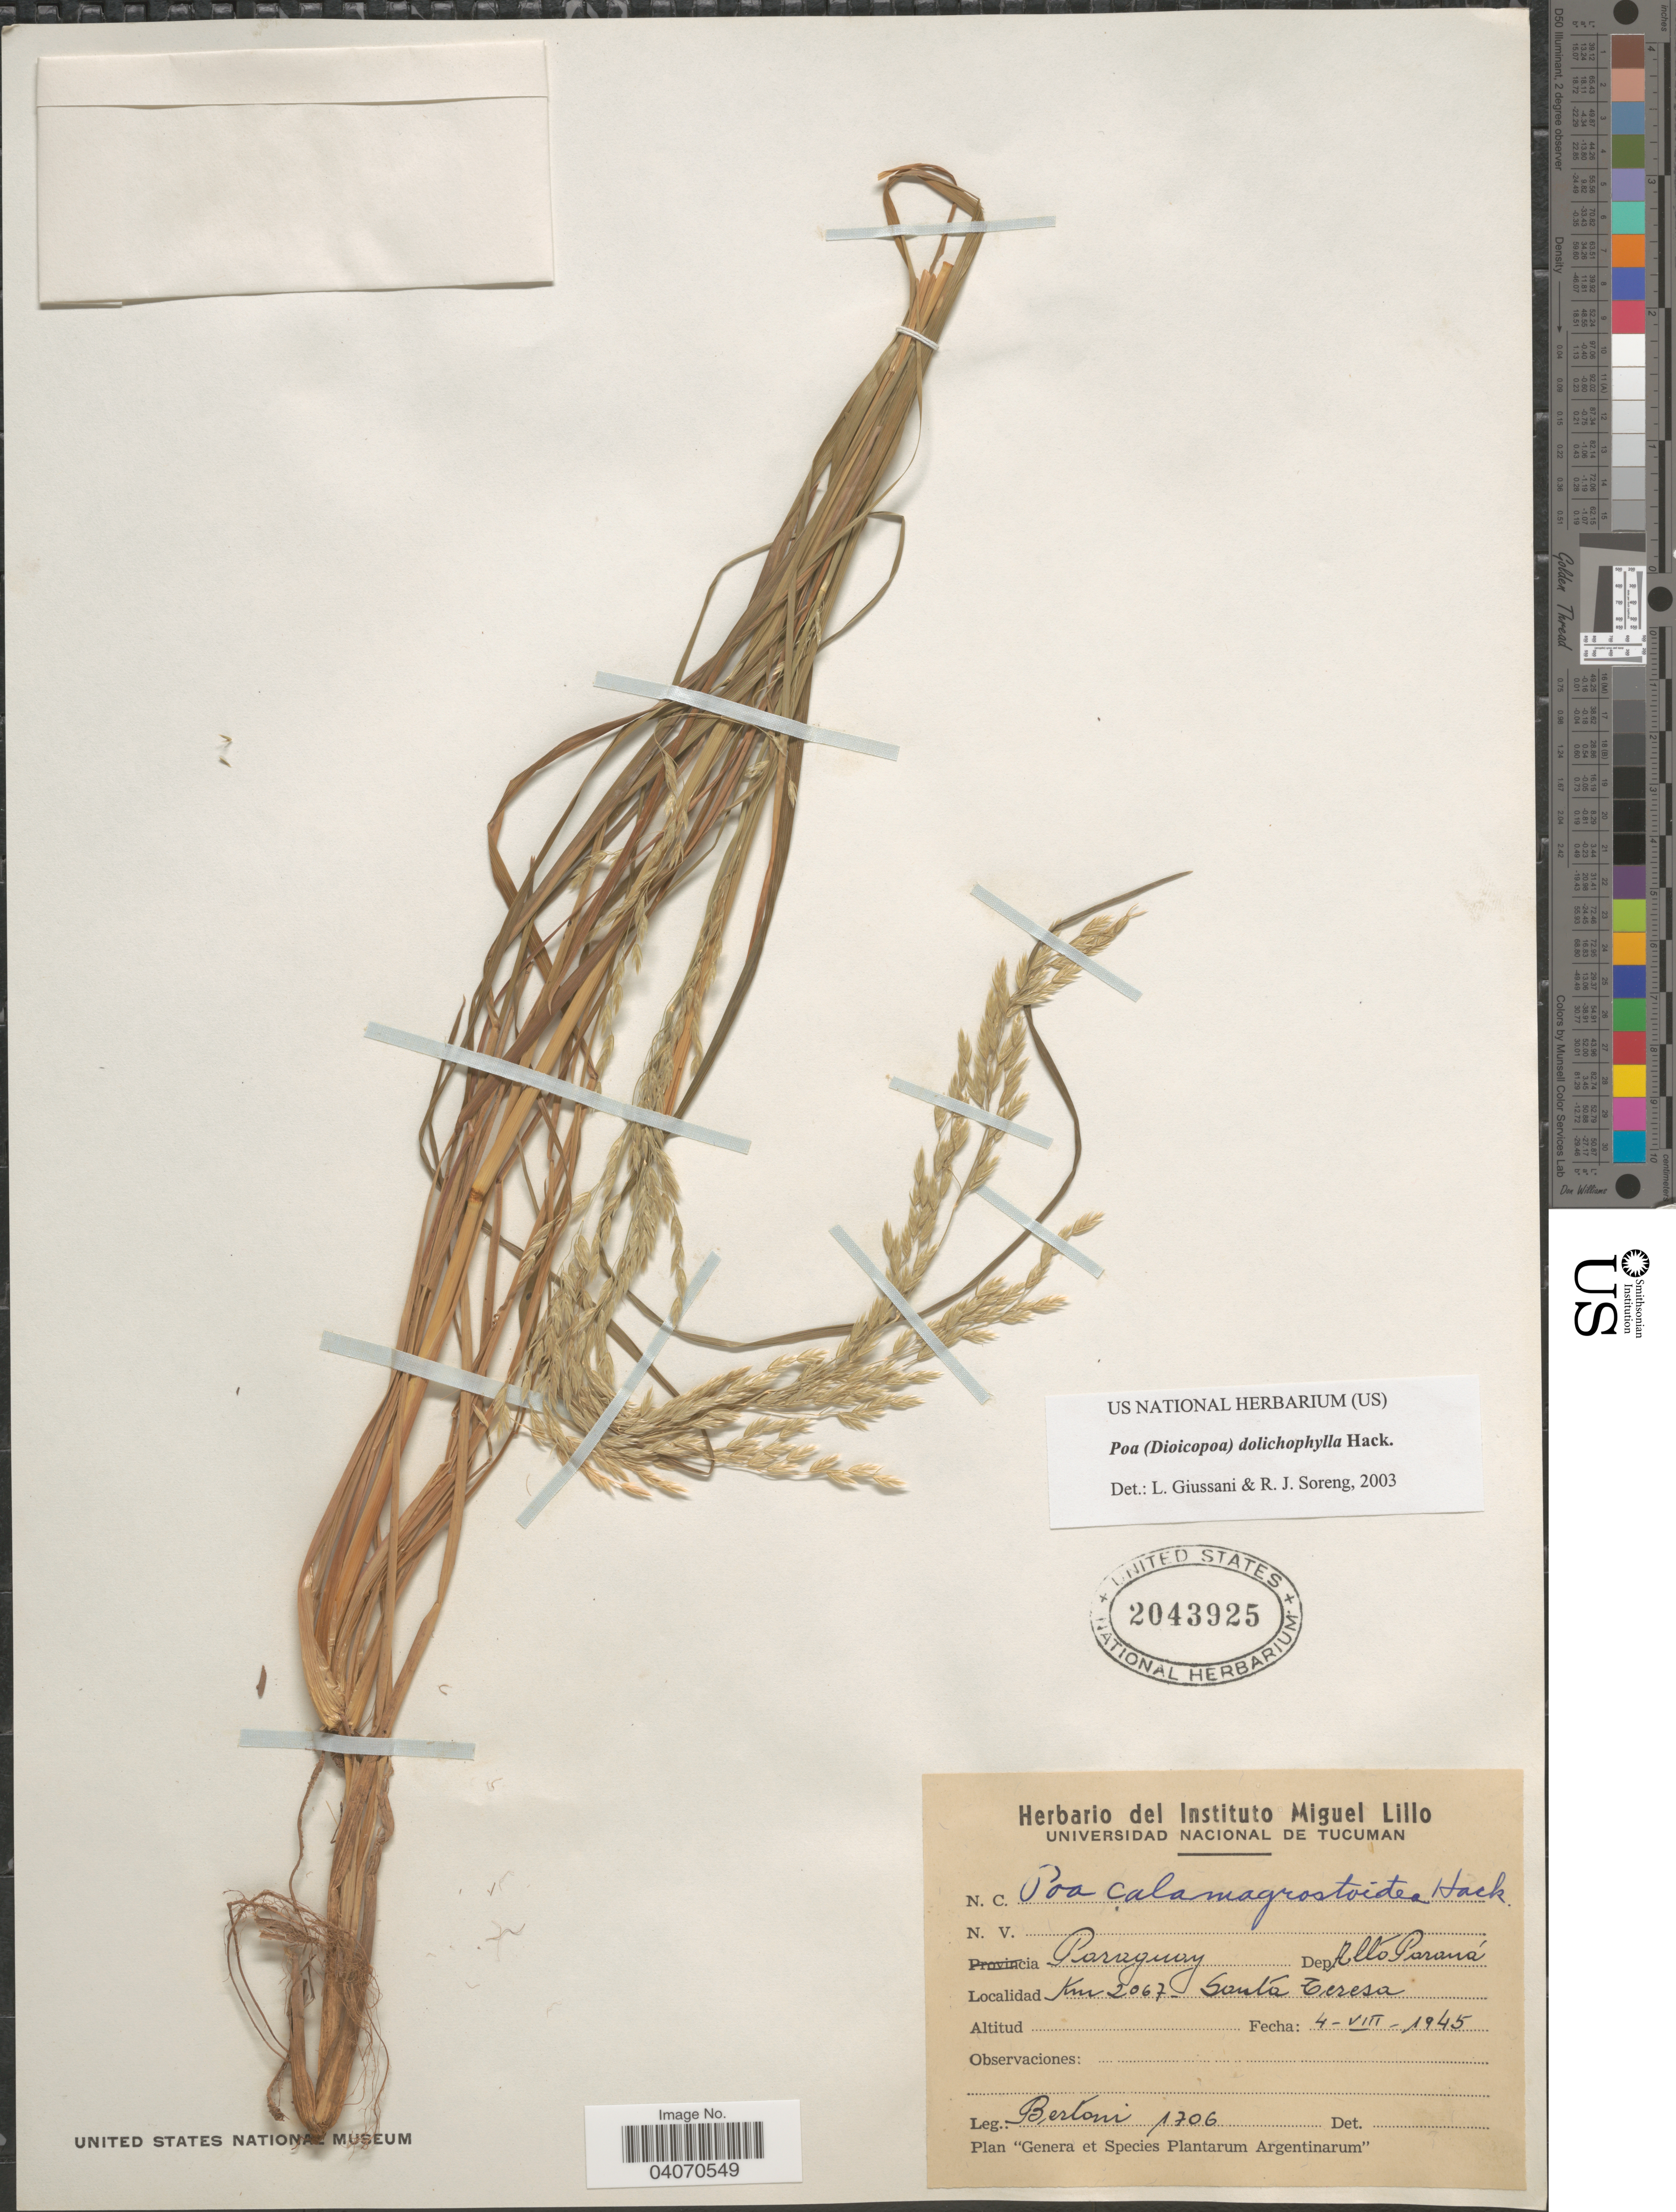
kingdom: Plantae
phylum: Tracheophyta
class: Liliopsida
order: Poales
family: Poaceae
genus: Poa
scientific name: Poa dolichophylla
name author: Hack.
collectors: -- Bertoni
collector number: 1706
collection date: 1945-08-04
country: Paraguay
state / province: Alto Parana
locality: Dep. Alto Paraná. Km 2067- Santa Teresa.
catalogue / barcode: US 2043925